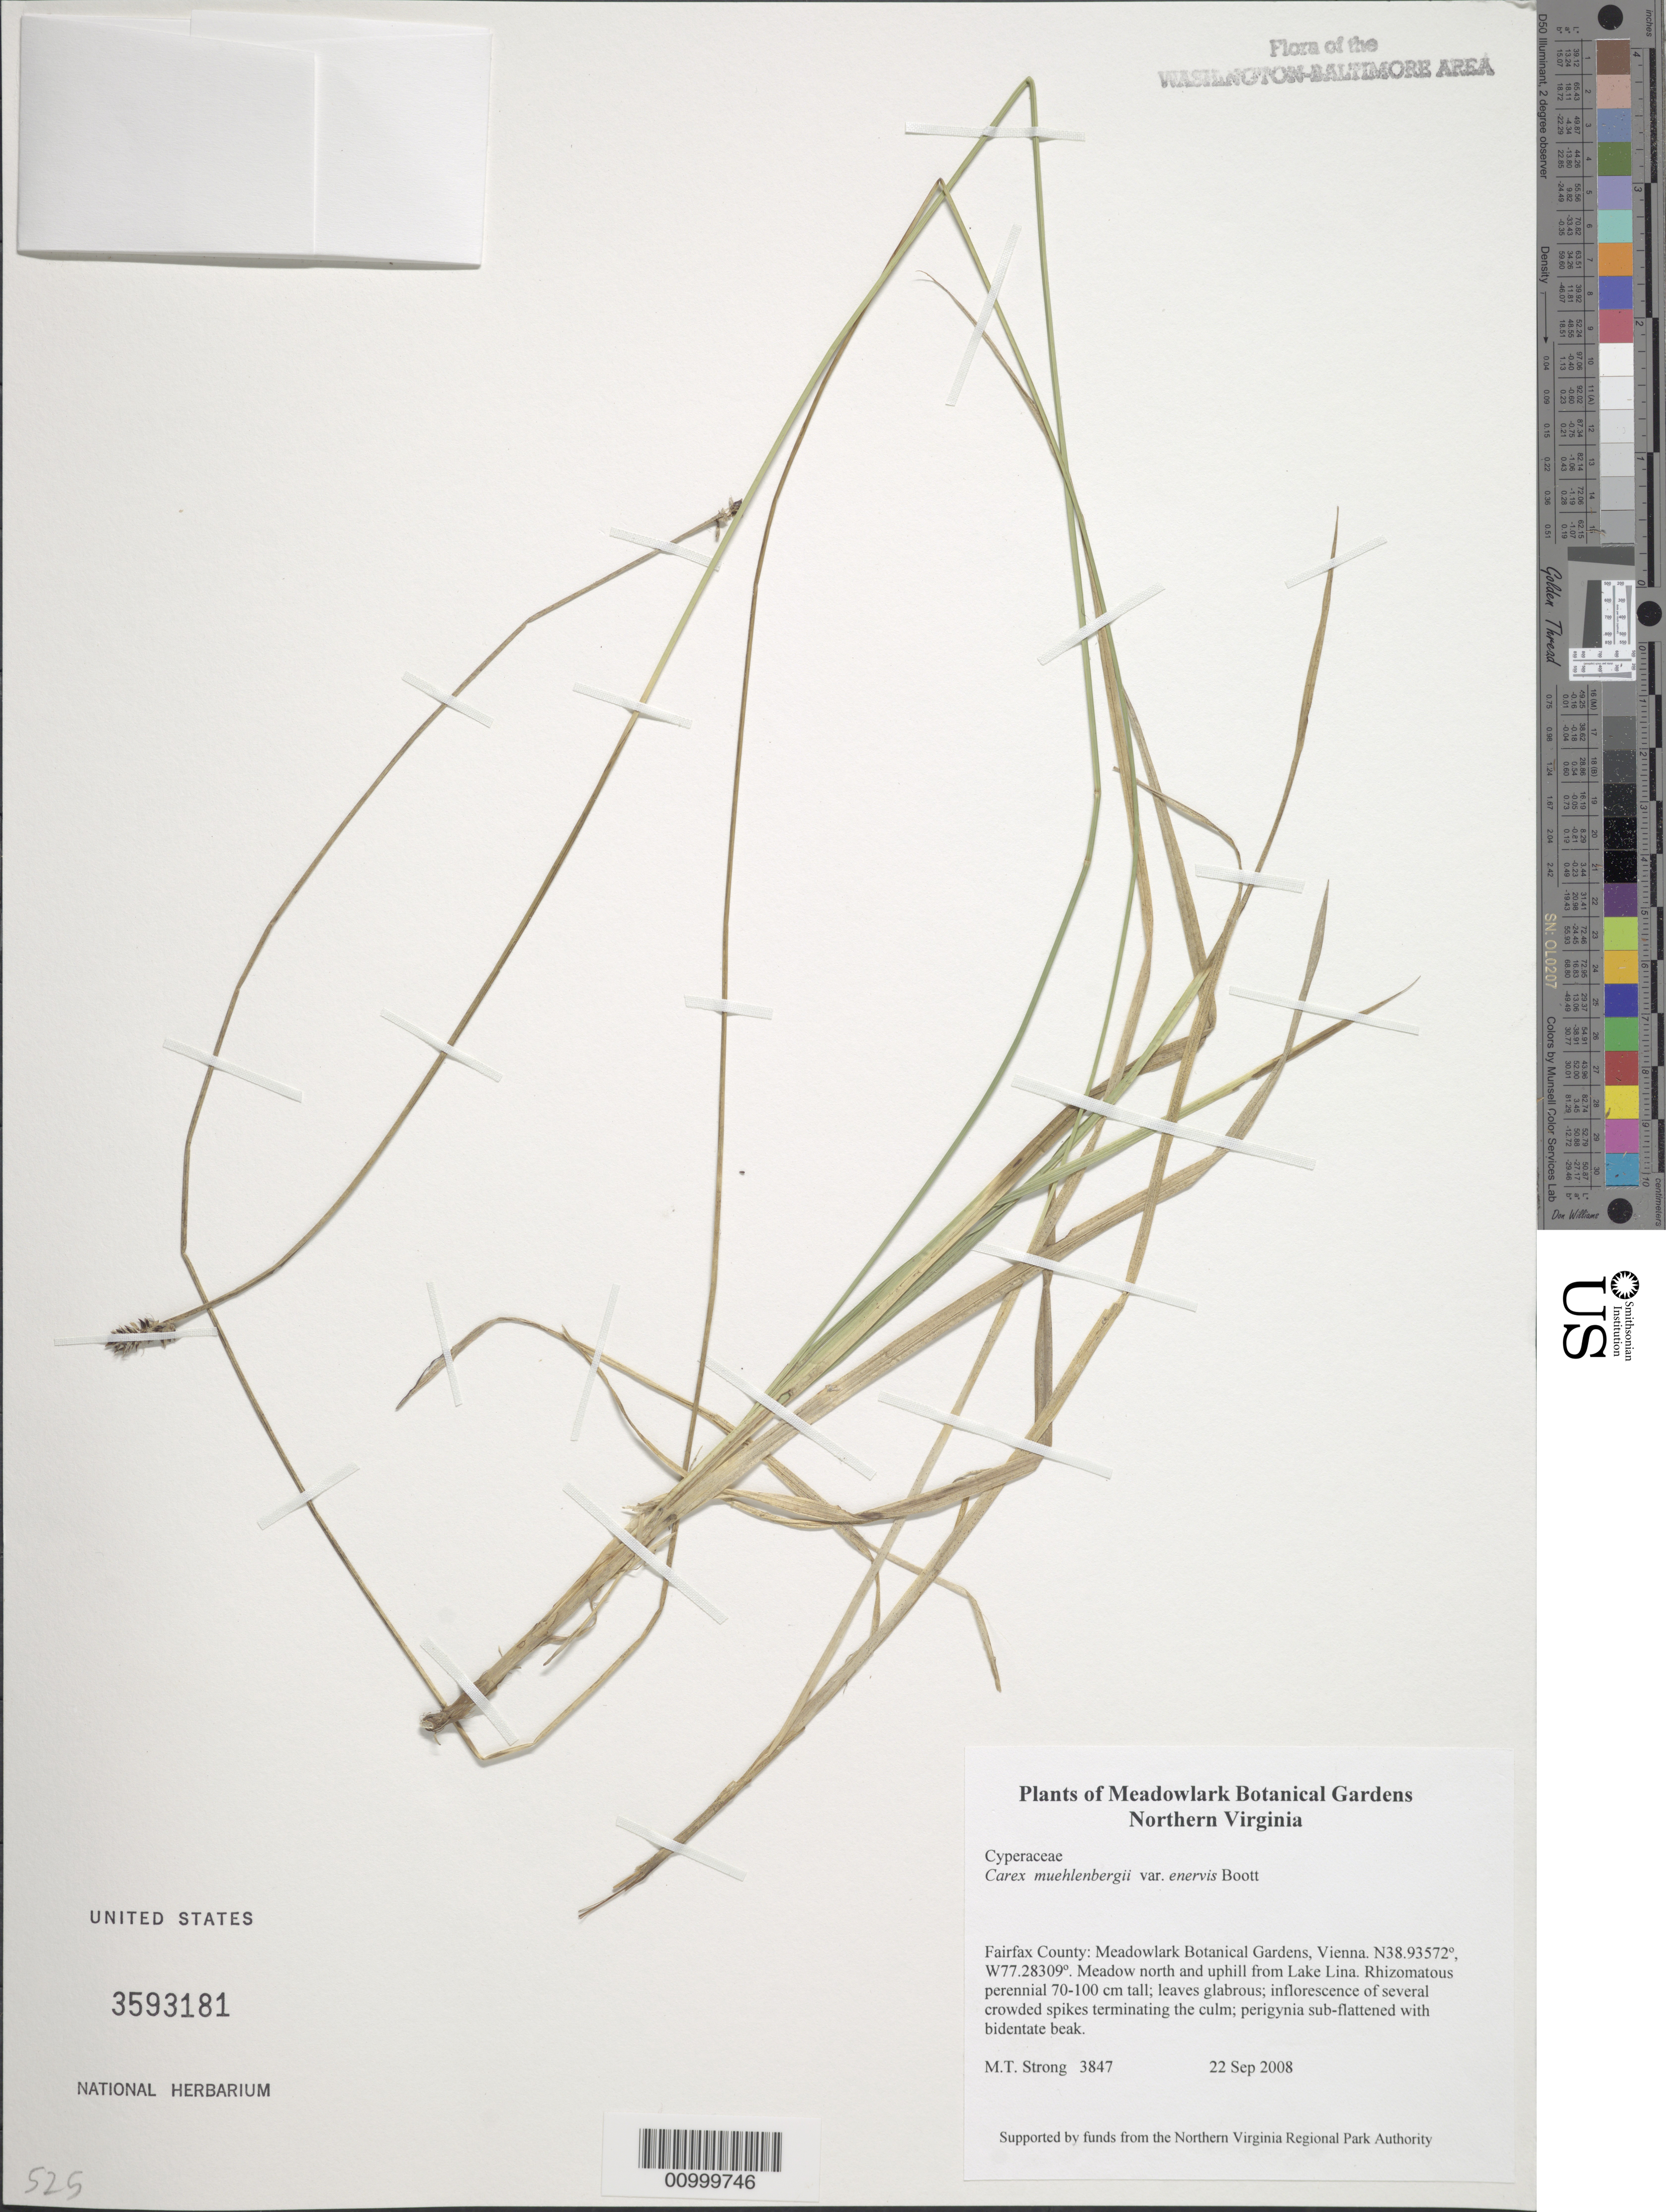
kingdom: Plantae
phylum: Tracheophyta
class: Liliopsida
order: Poales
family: Cyperaceae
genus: Carex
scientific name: Carex muehlenbergii var. enervis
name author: Boott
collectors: M. T. Strong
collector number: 3847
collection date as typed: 22 Sep 2008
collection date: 2008-09-22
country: United States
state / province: Virginia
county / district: Fairfax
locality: Meadowlark Botanical Gardens, Vienna. North and uphill from Lake Lina.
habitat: meadow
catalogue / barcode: US 3593181